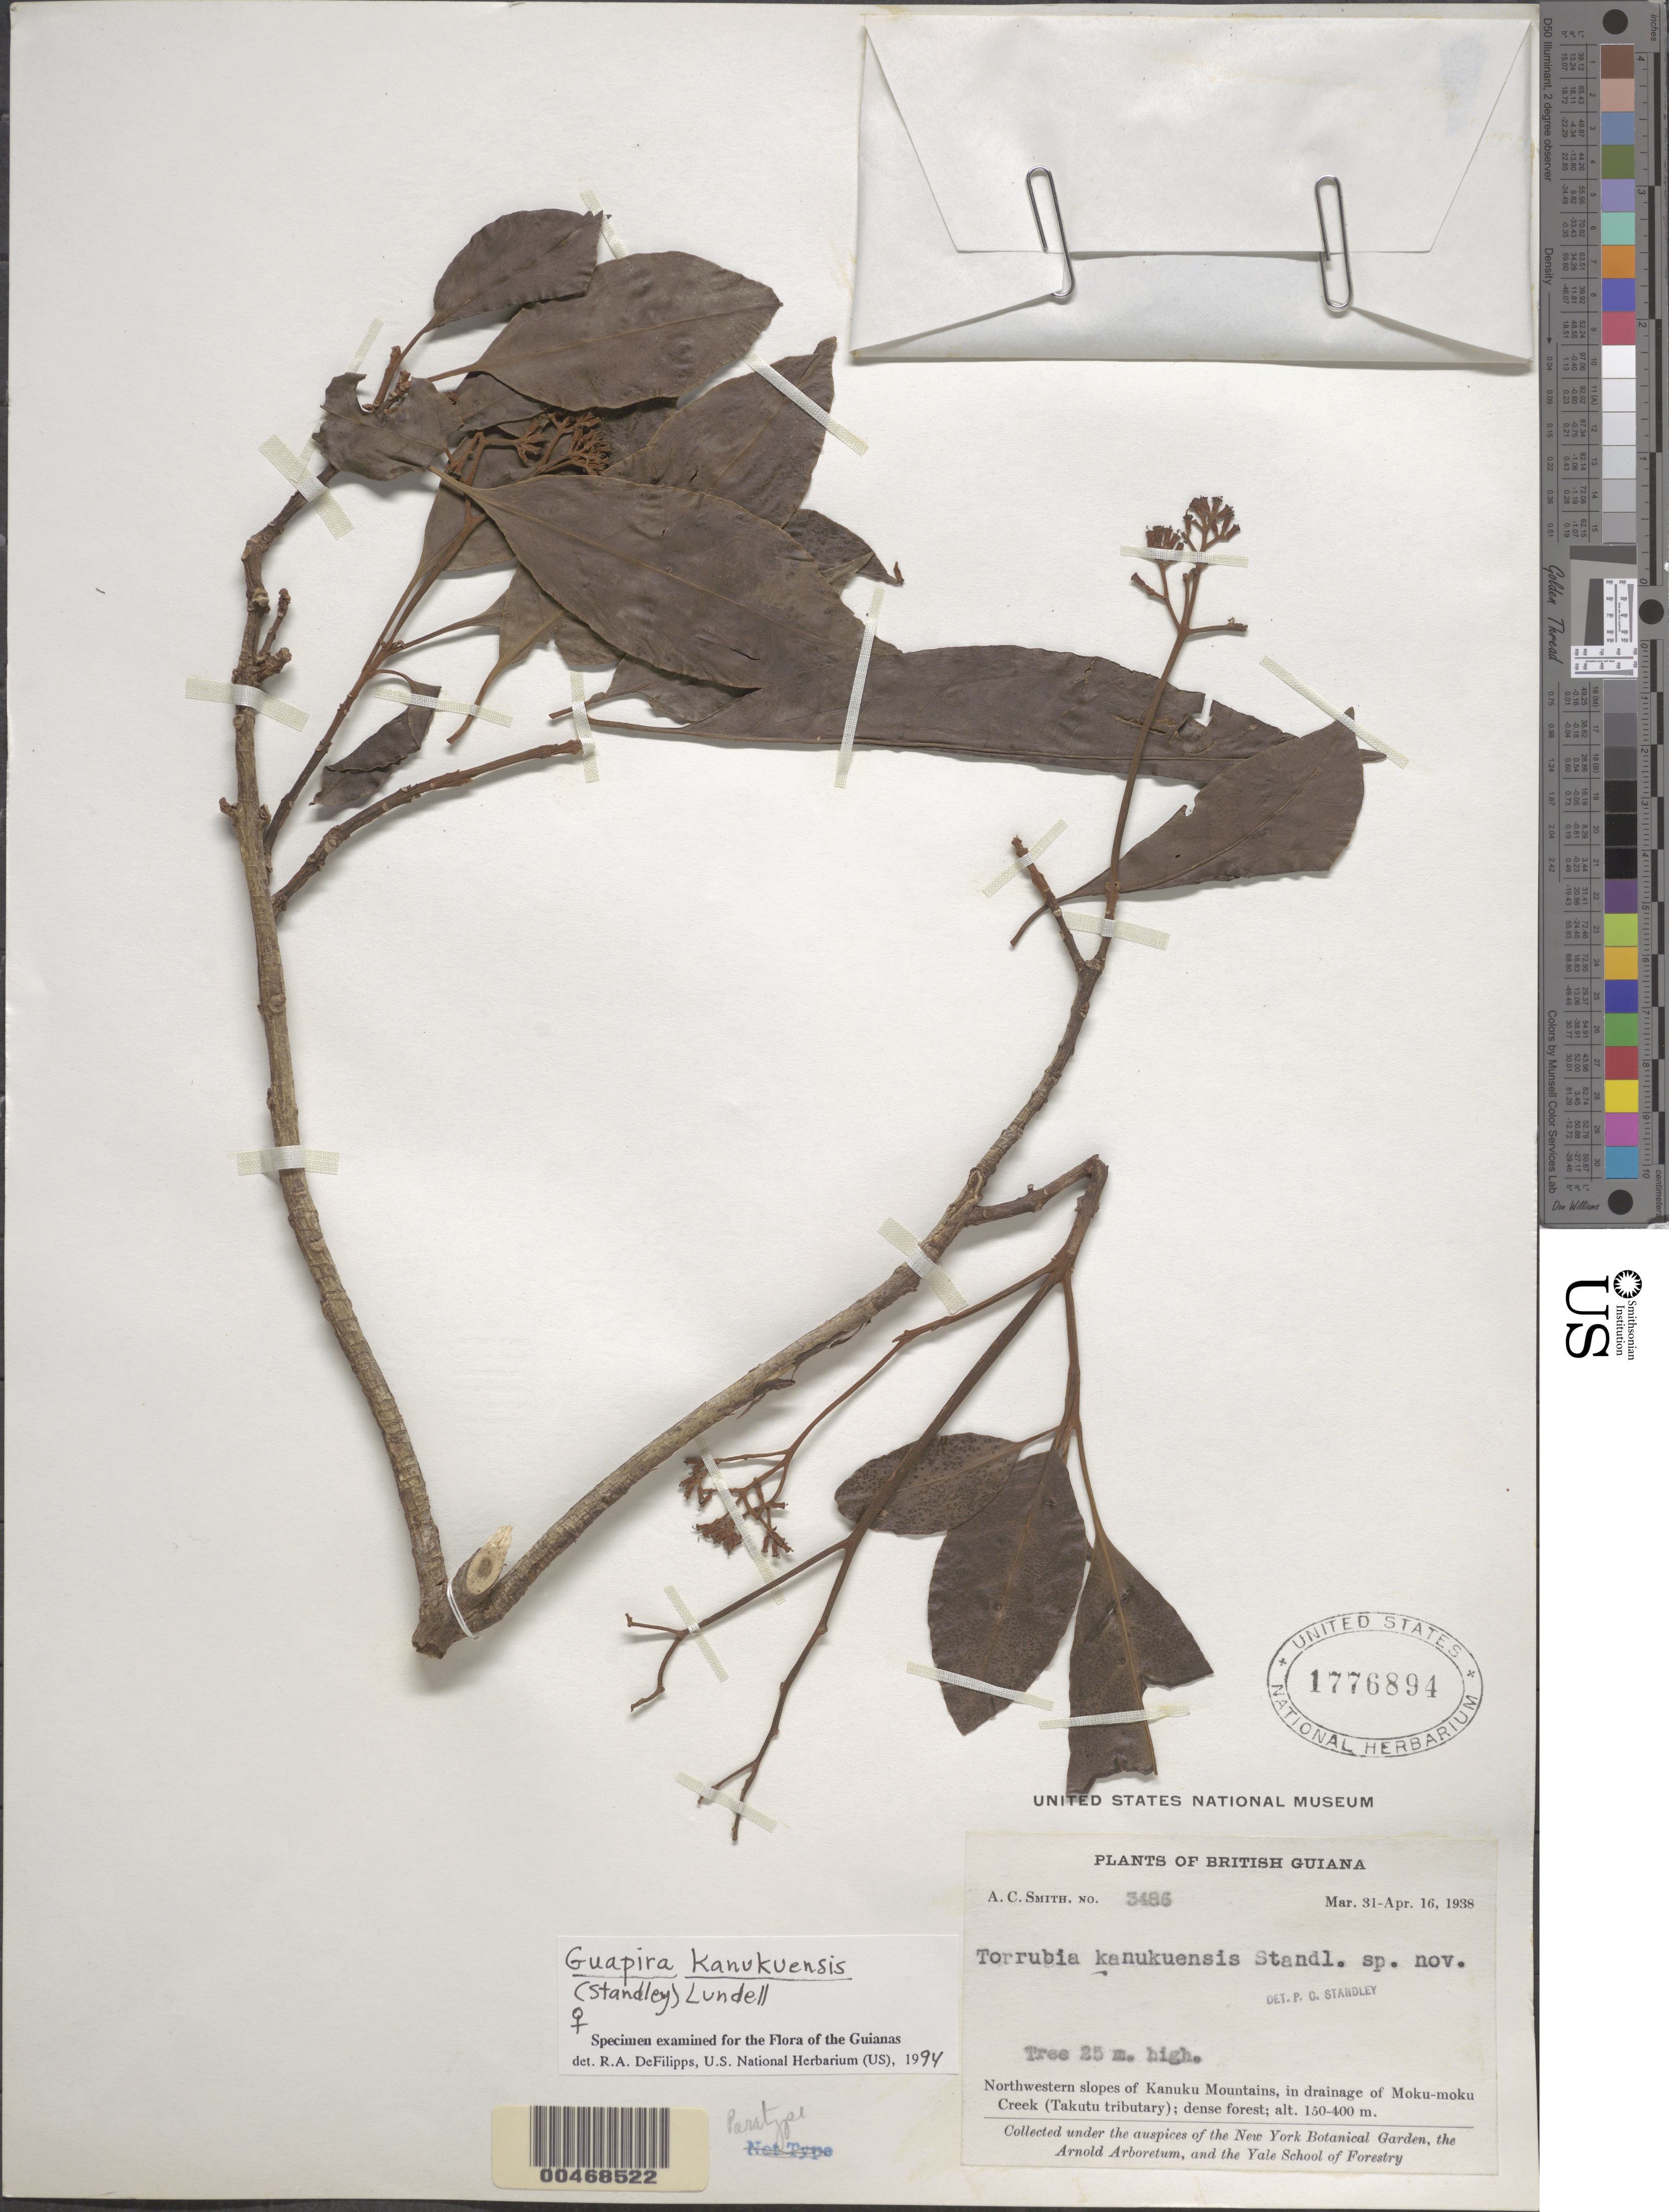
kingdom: Plantae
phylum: Tracheophyta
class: Magnoliopsida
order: Caryophyllales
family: Nyctaginaceae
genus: Guapira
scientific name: Guapira kanukuensis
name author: (Standl.) Lundell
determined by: DeFilipps, R. A.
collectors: A. C. Smith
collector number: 3486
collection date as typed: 31 Mar 1938 to 16 Apr 1938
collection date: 1938-03-31/1938-04-16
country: Guyana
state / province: U. Takutu-U. Essequibo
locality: Northwestern slopes of Kanuku Mts., in drainage of Moku-moku Creek (Takutu Tributary). [In former Rupununi Region.]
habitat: Dense forest on northwestern mountain slope, in creek drainage.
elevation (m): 150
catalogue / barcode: US 1776894